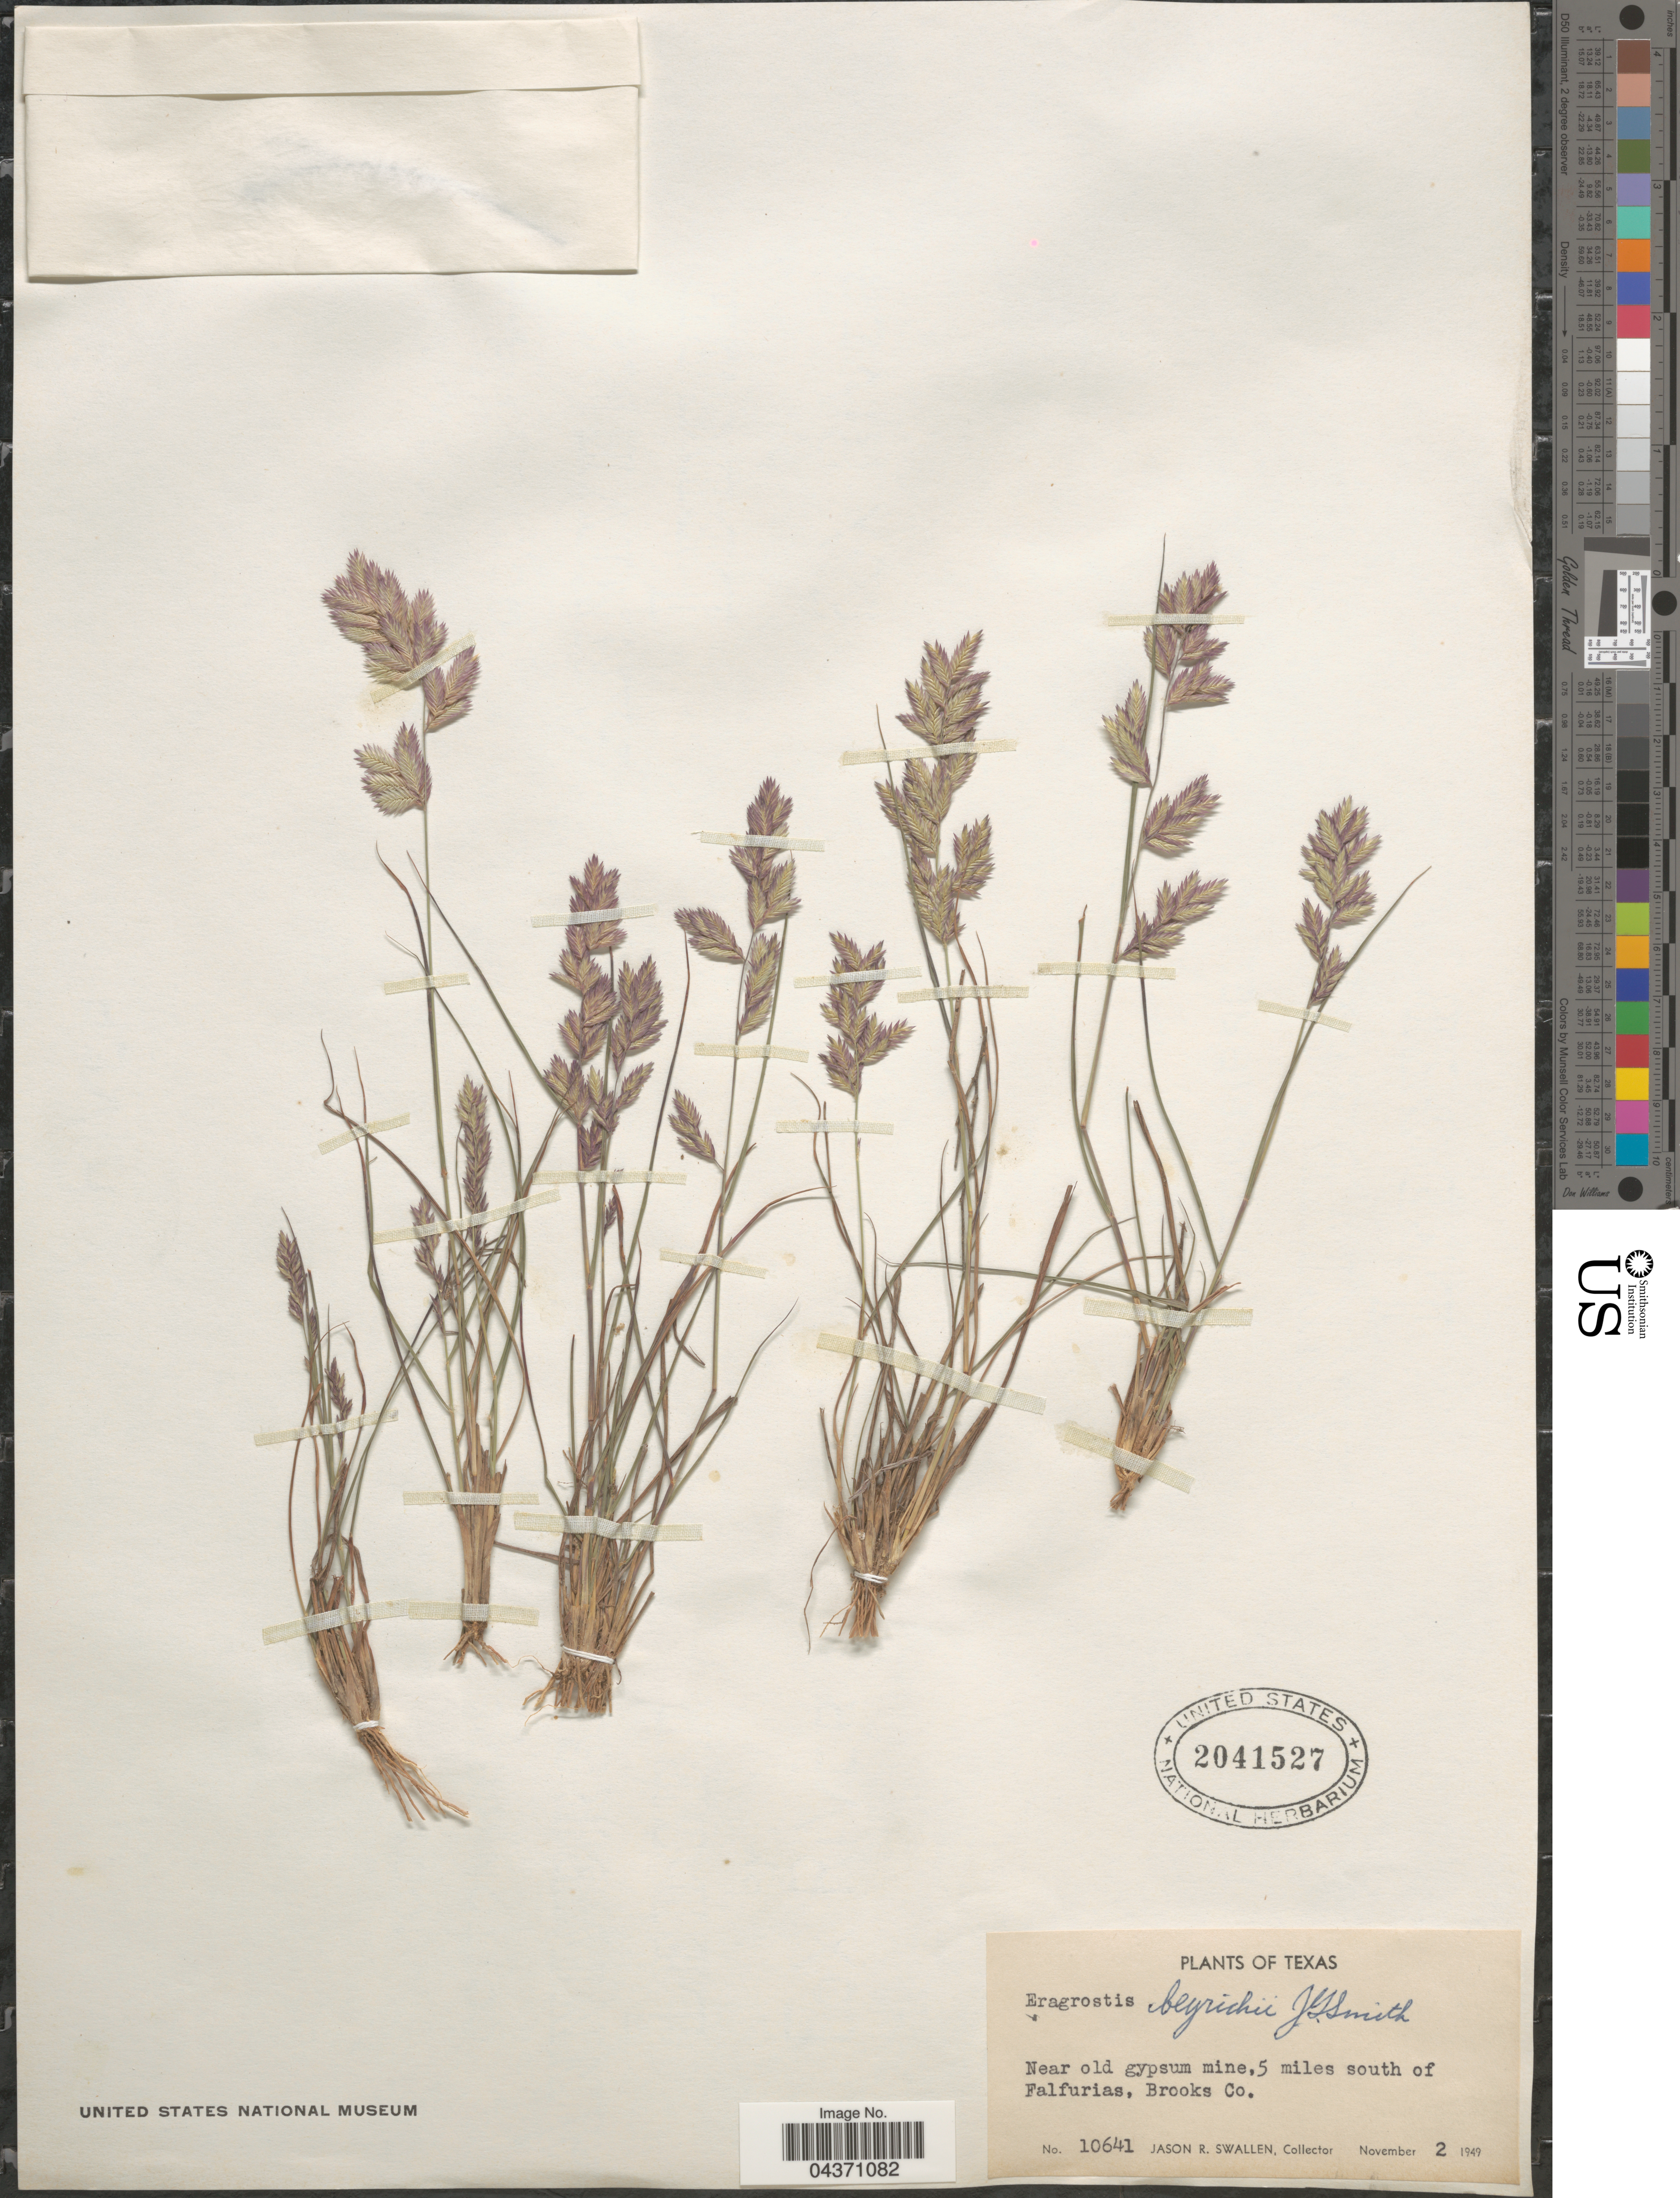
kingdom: Plantae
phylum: Tracheophyta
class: Liliopsida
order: Poales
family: Poaceae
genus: Eragrostis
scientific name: Eragrostis secundiflora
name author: J. Presl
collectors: J. R. Swallen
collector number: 10641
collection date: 1949-11-02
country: United States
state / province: Texas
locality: Near old gypsum mine, 5 miles south of Falfurias, Brooks Co.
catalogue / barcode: US 2041527